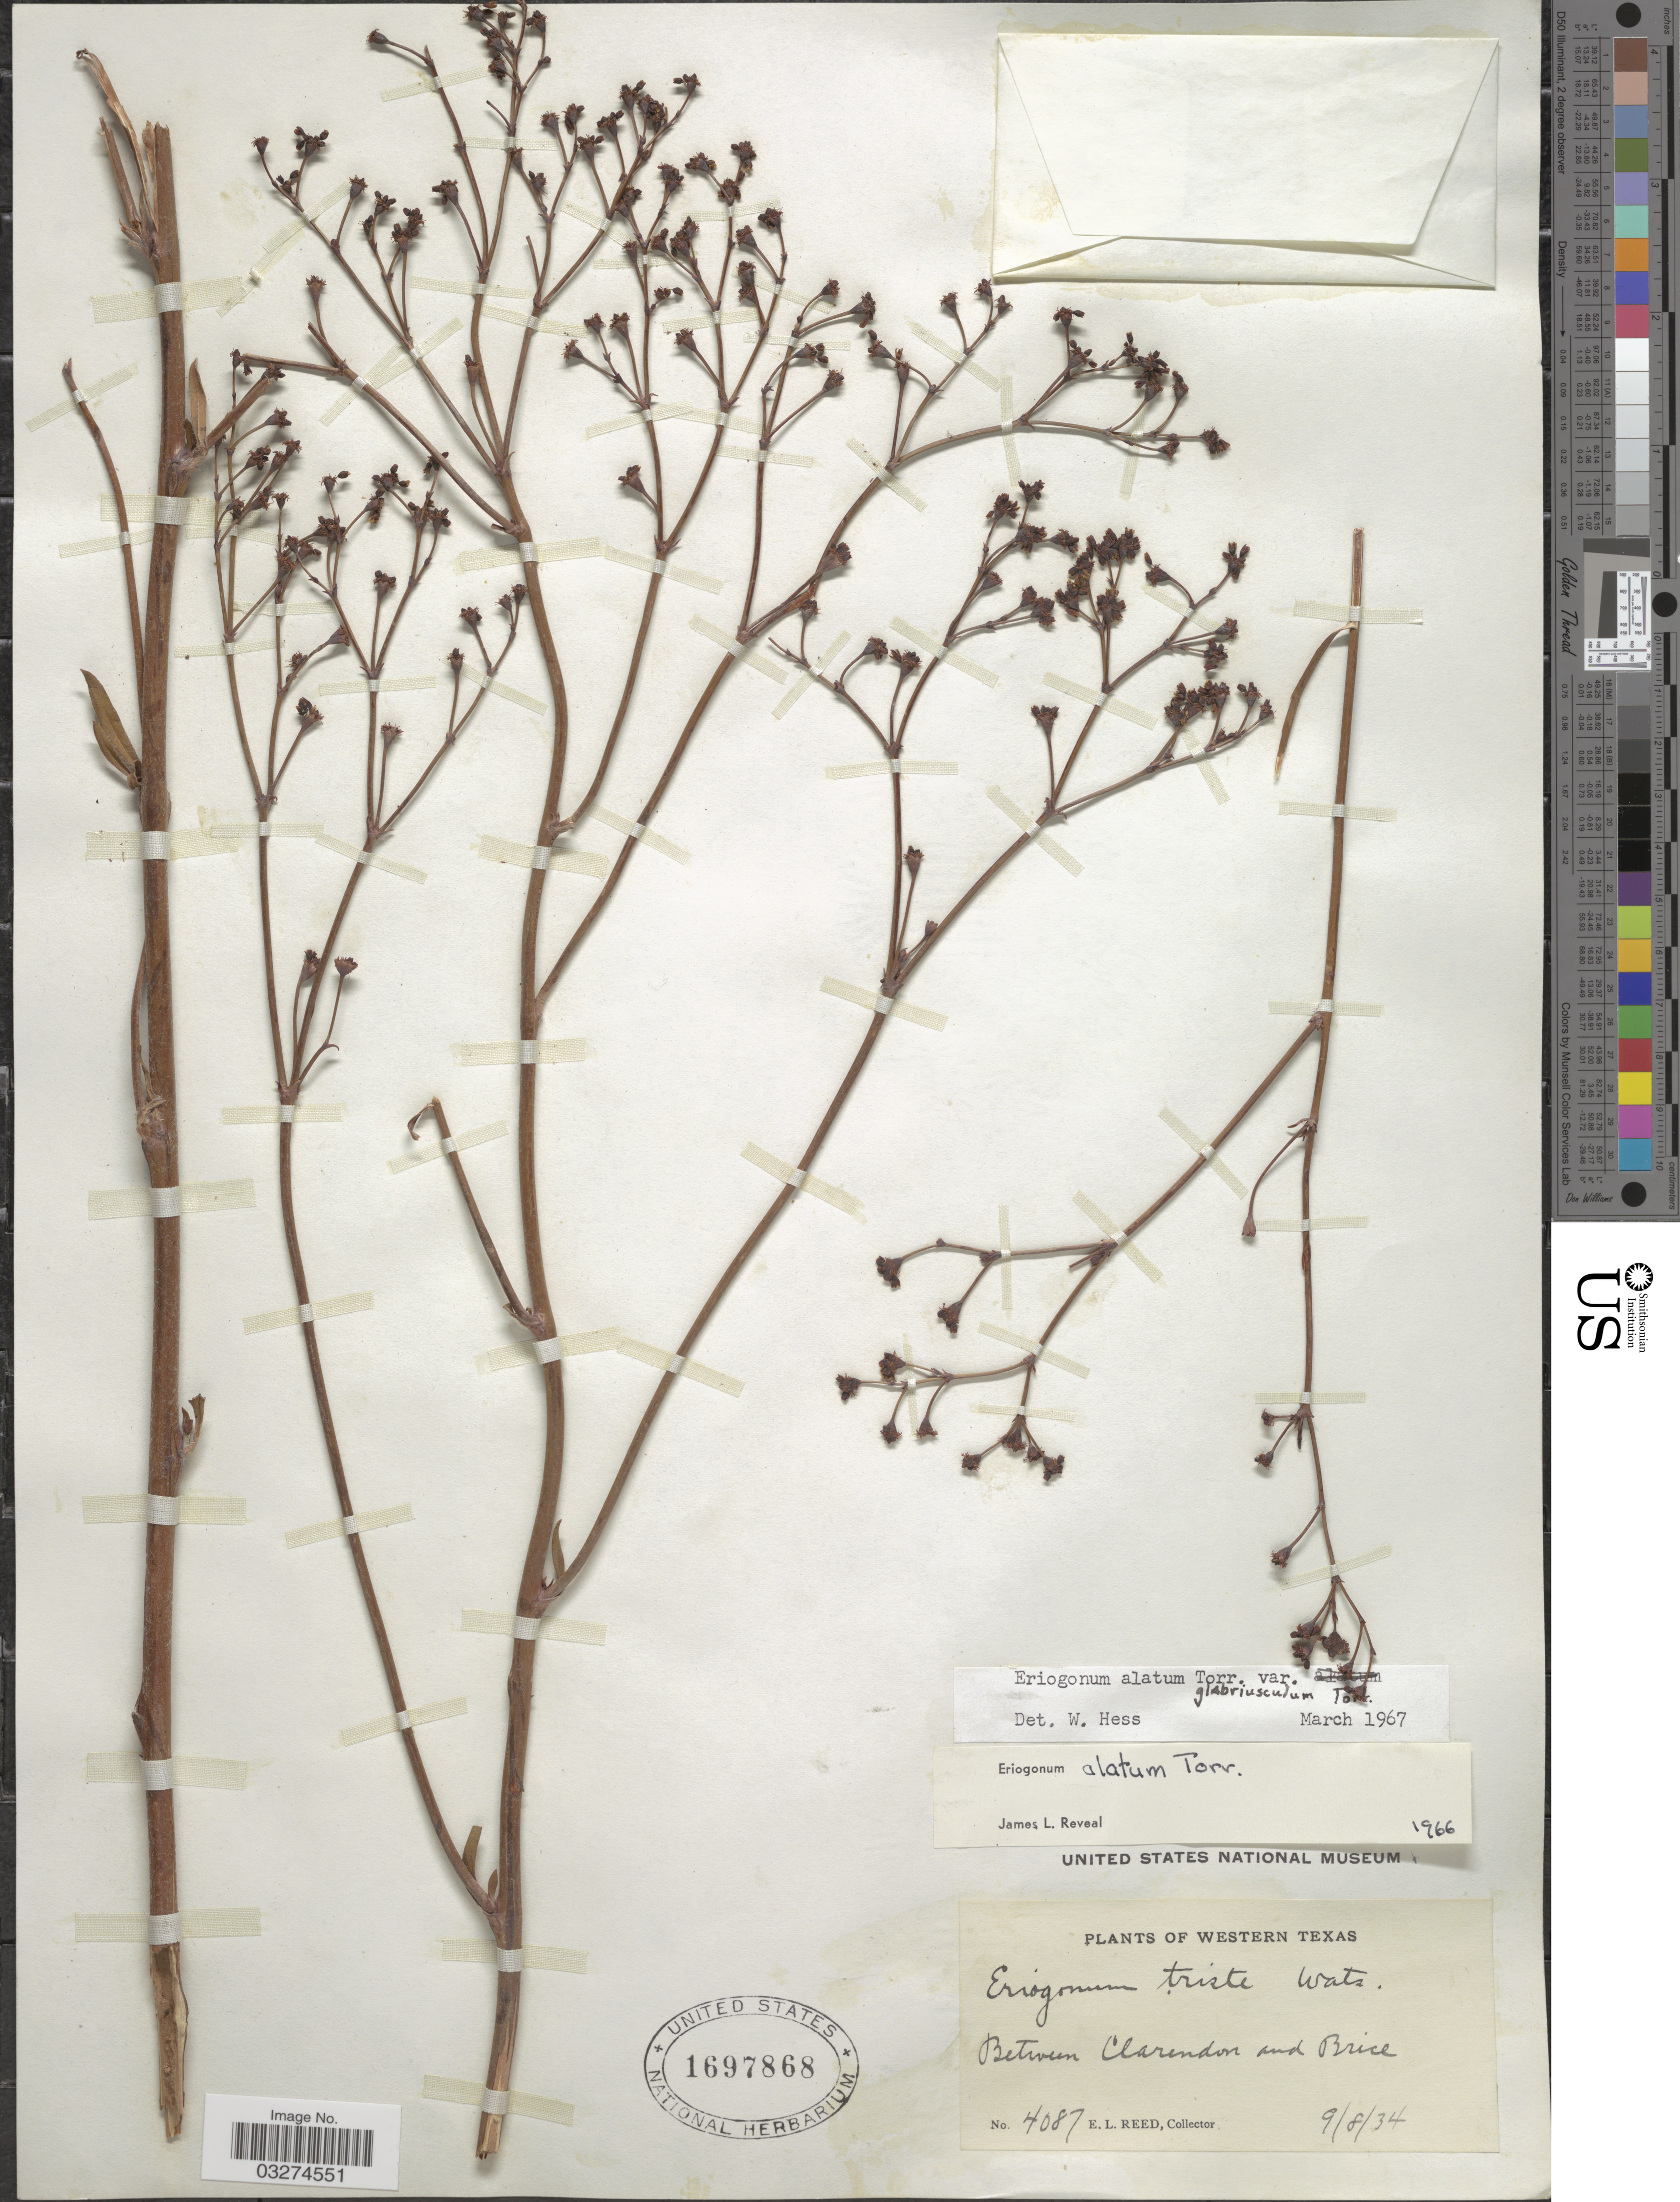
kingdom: Plantae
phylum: Tracheophyta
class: Magnoliopsida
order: Caryophyllales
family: Polygonaceae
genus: Eriogonum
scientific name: Eriogonum alatum var. glabriusculum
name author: Torr.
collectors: E. Reed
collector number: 4087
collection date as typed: Transcribed d/m/y: 8/9/34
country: United States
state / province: Texas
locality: Western Texas. Between Clarendon and Brice.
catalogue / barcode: US 1697868